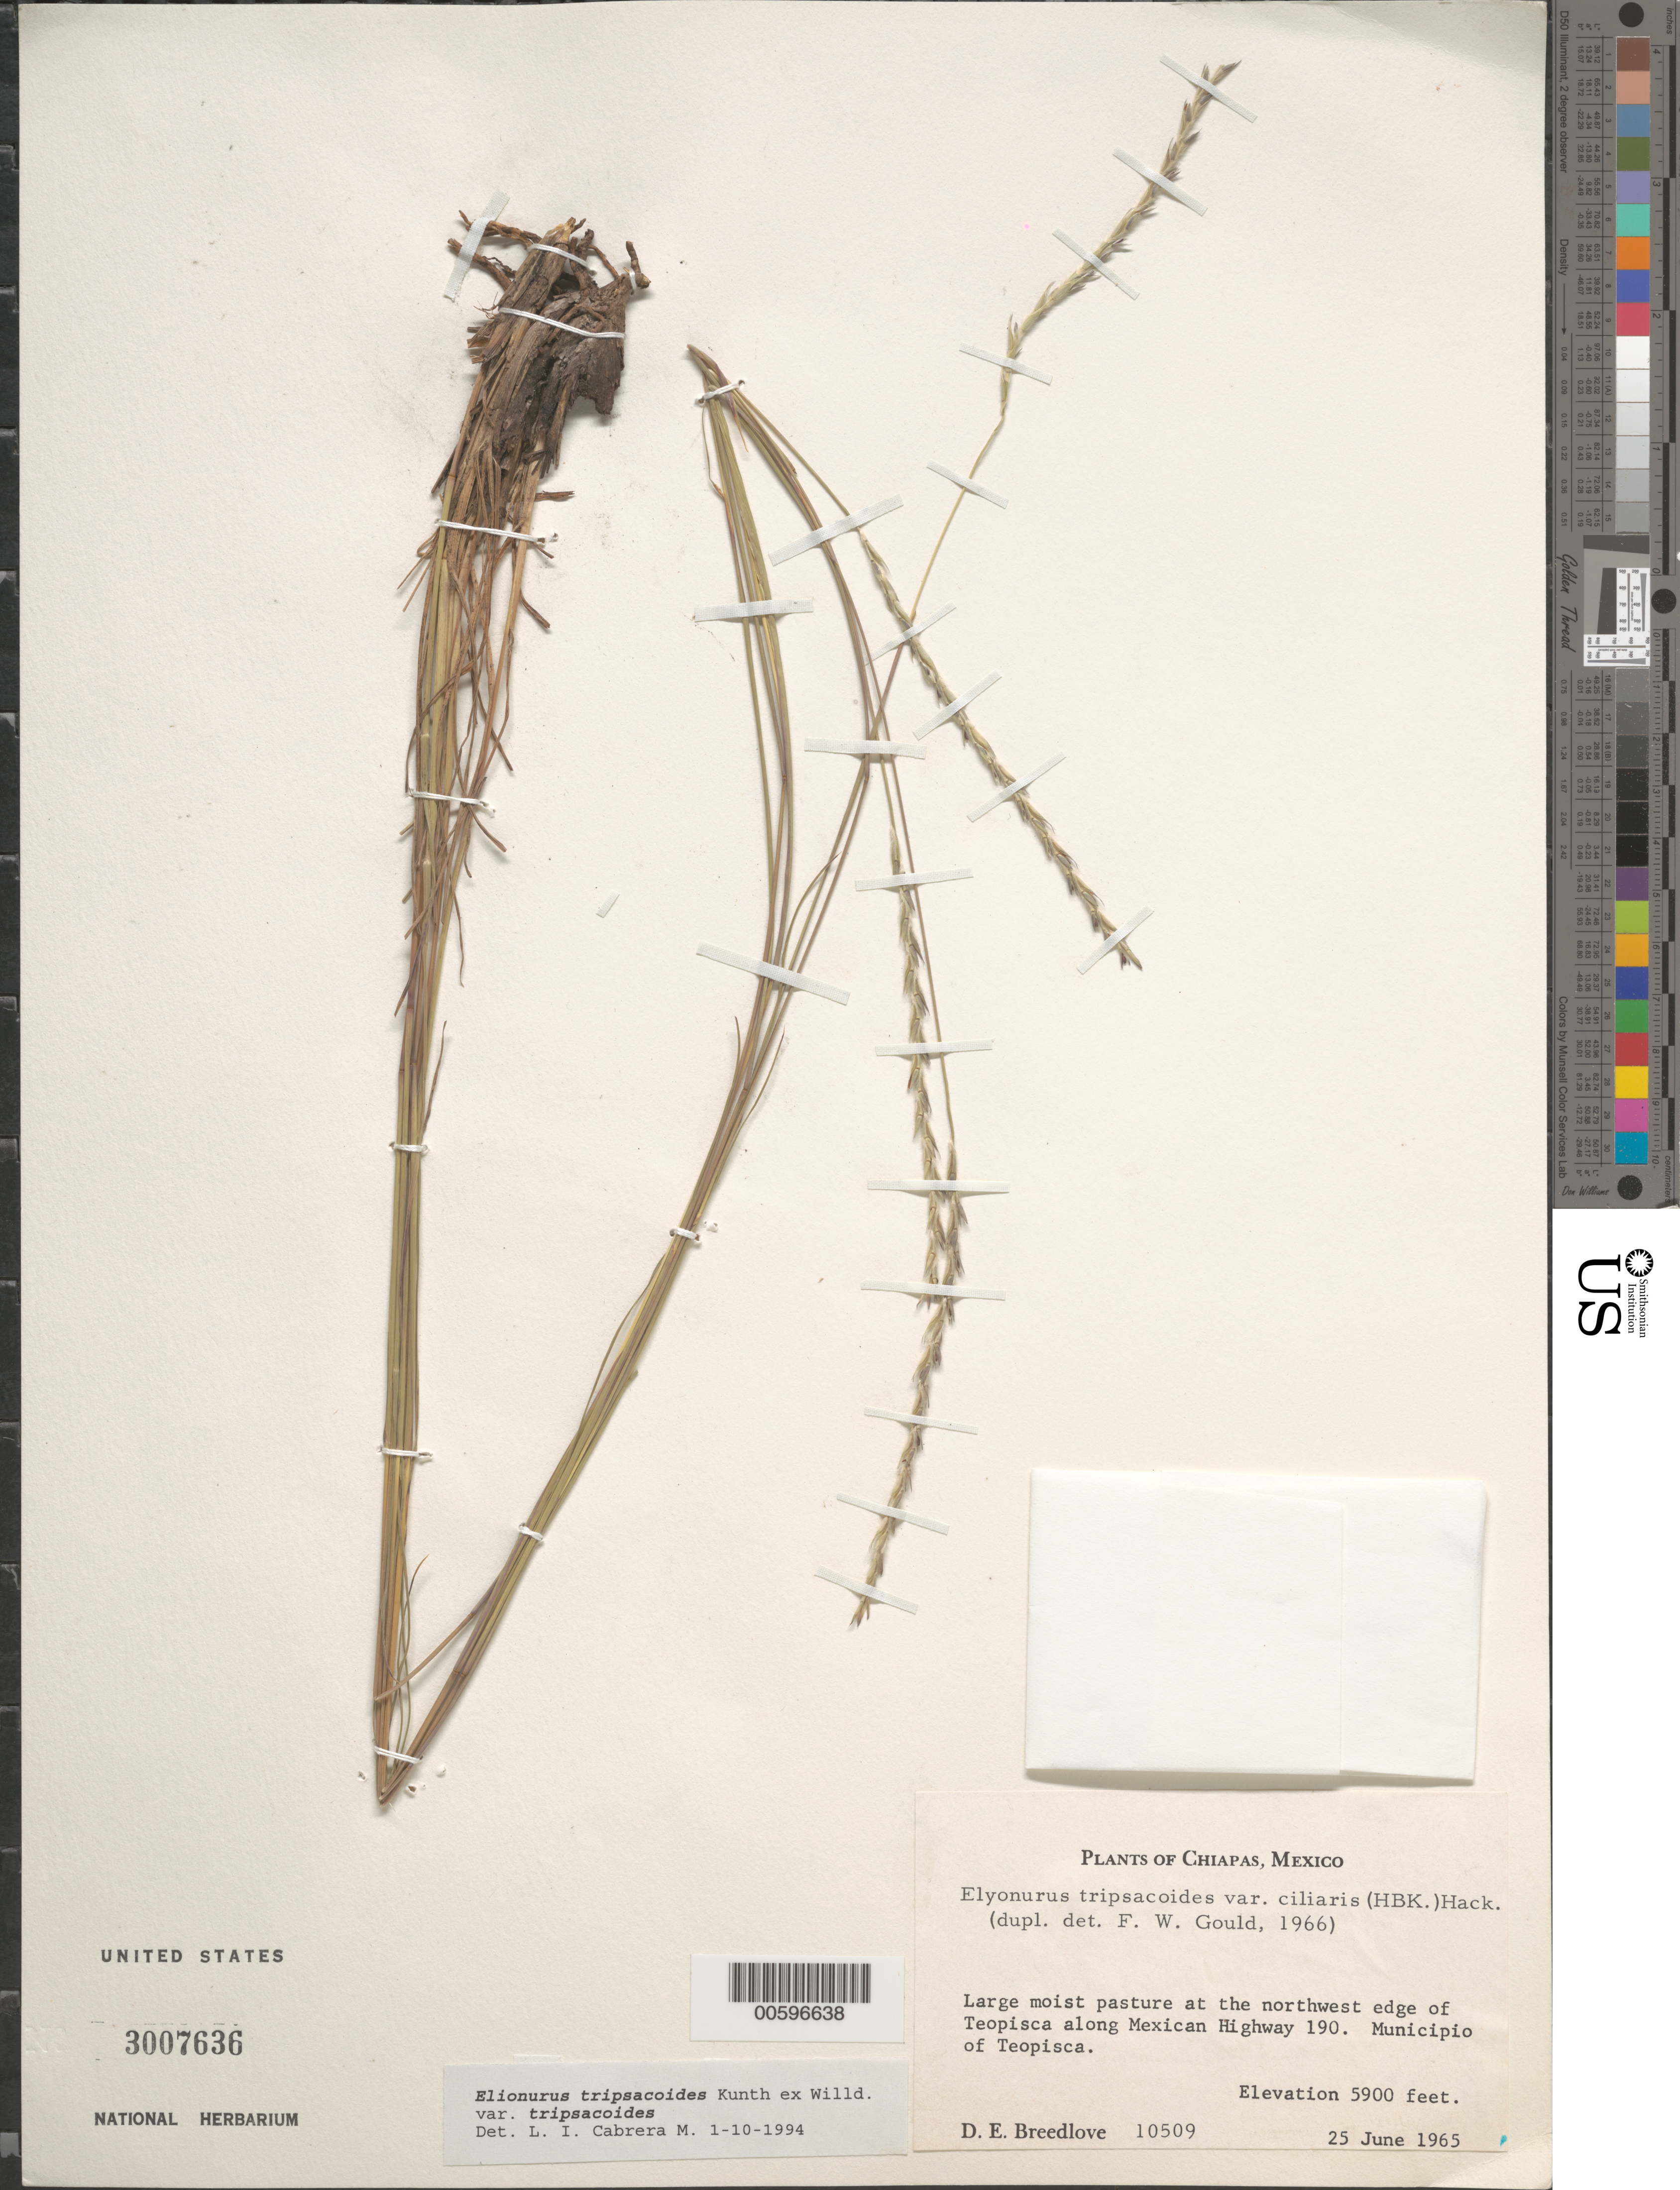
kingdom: Plantae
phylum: Tracheophyta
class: Liliopsida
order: Poales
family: Poaceae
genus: Elionurus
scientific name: Elionurus tripsacoides var. tripsacoides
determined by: Cabrera M., L. I.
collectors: D. E. Breedlove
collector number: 10509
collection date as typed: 25 Jun 1965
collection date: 1965-06-25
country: Mexico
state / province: Chiapas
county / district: Teopisca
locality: NW edge of Teopisca along Mexican Hwy 190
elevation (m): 1798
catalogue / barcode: US 3007636